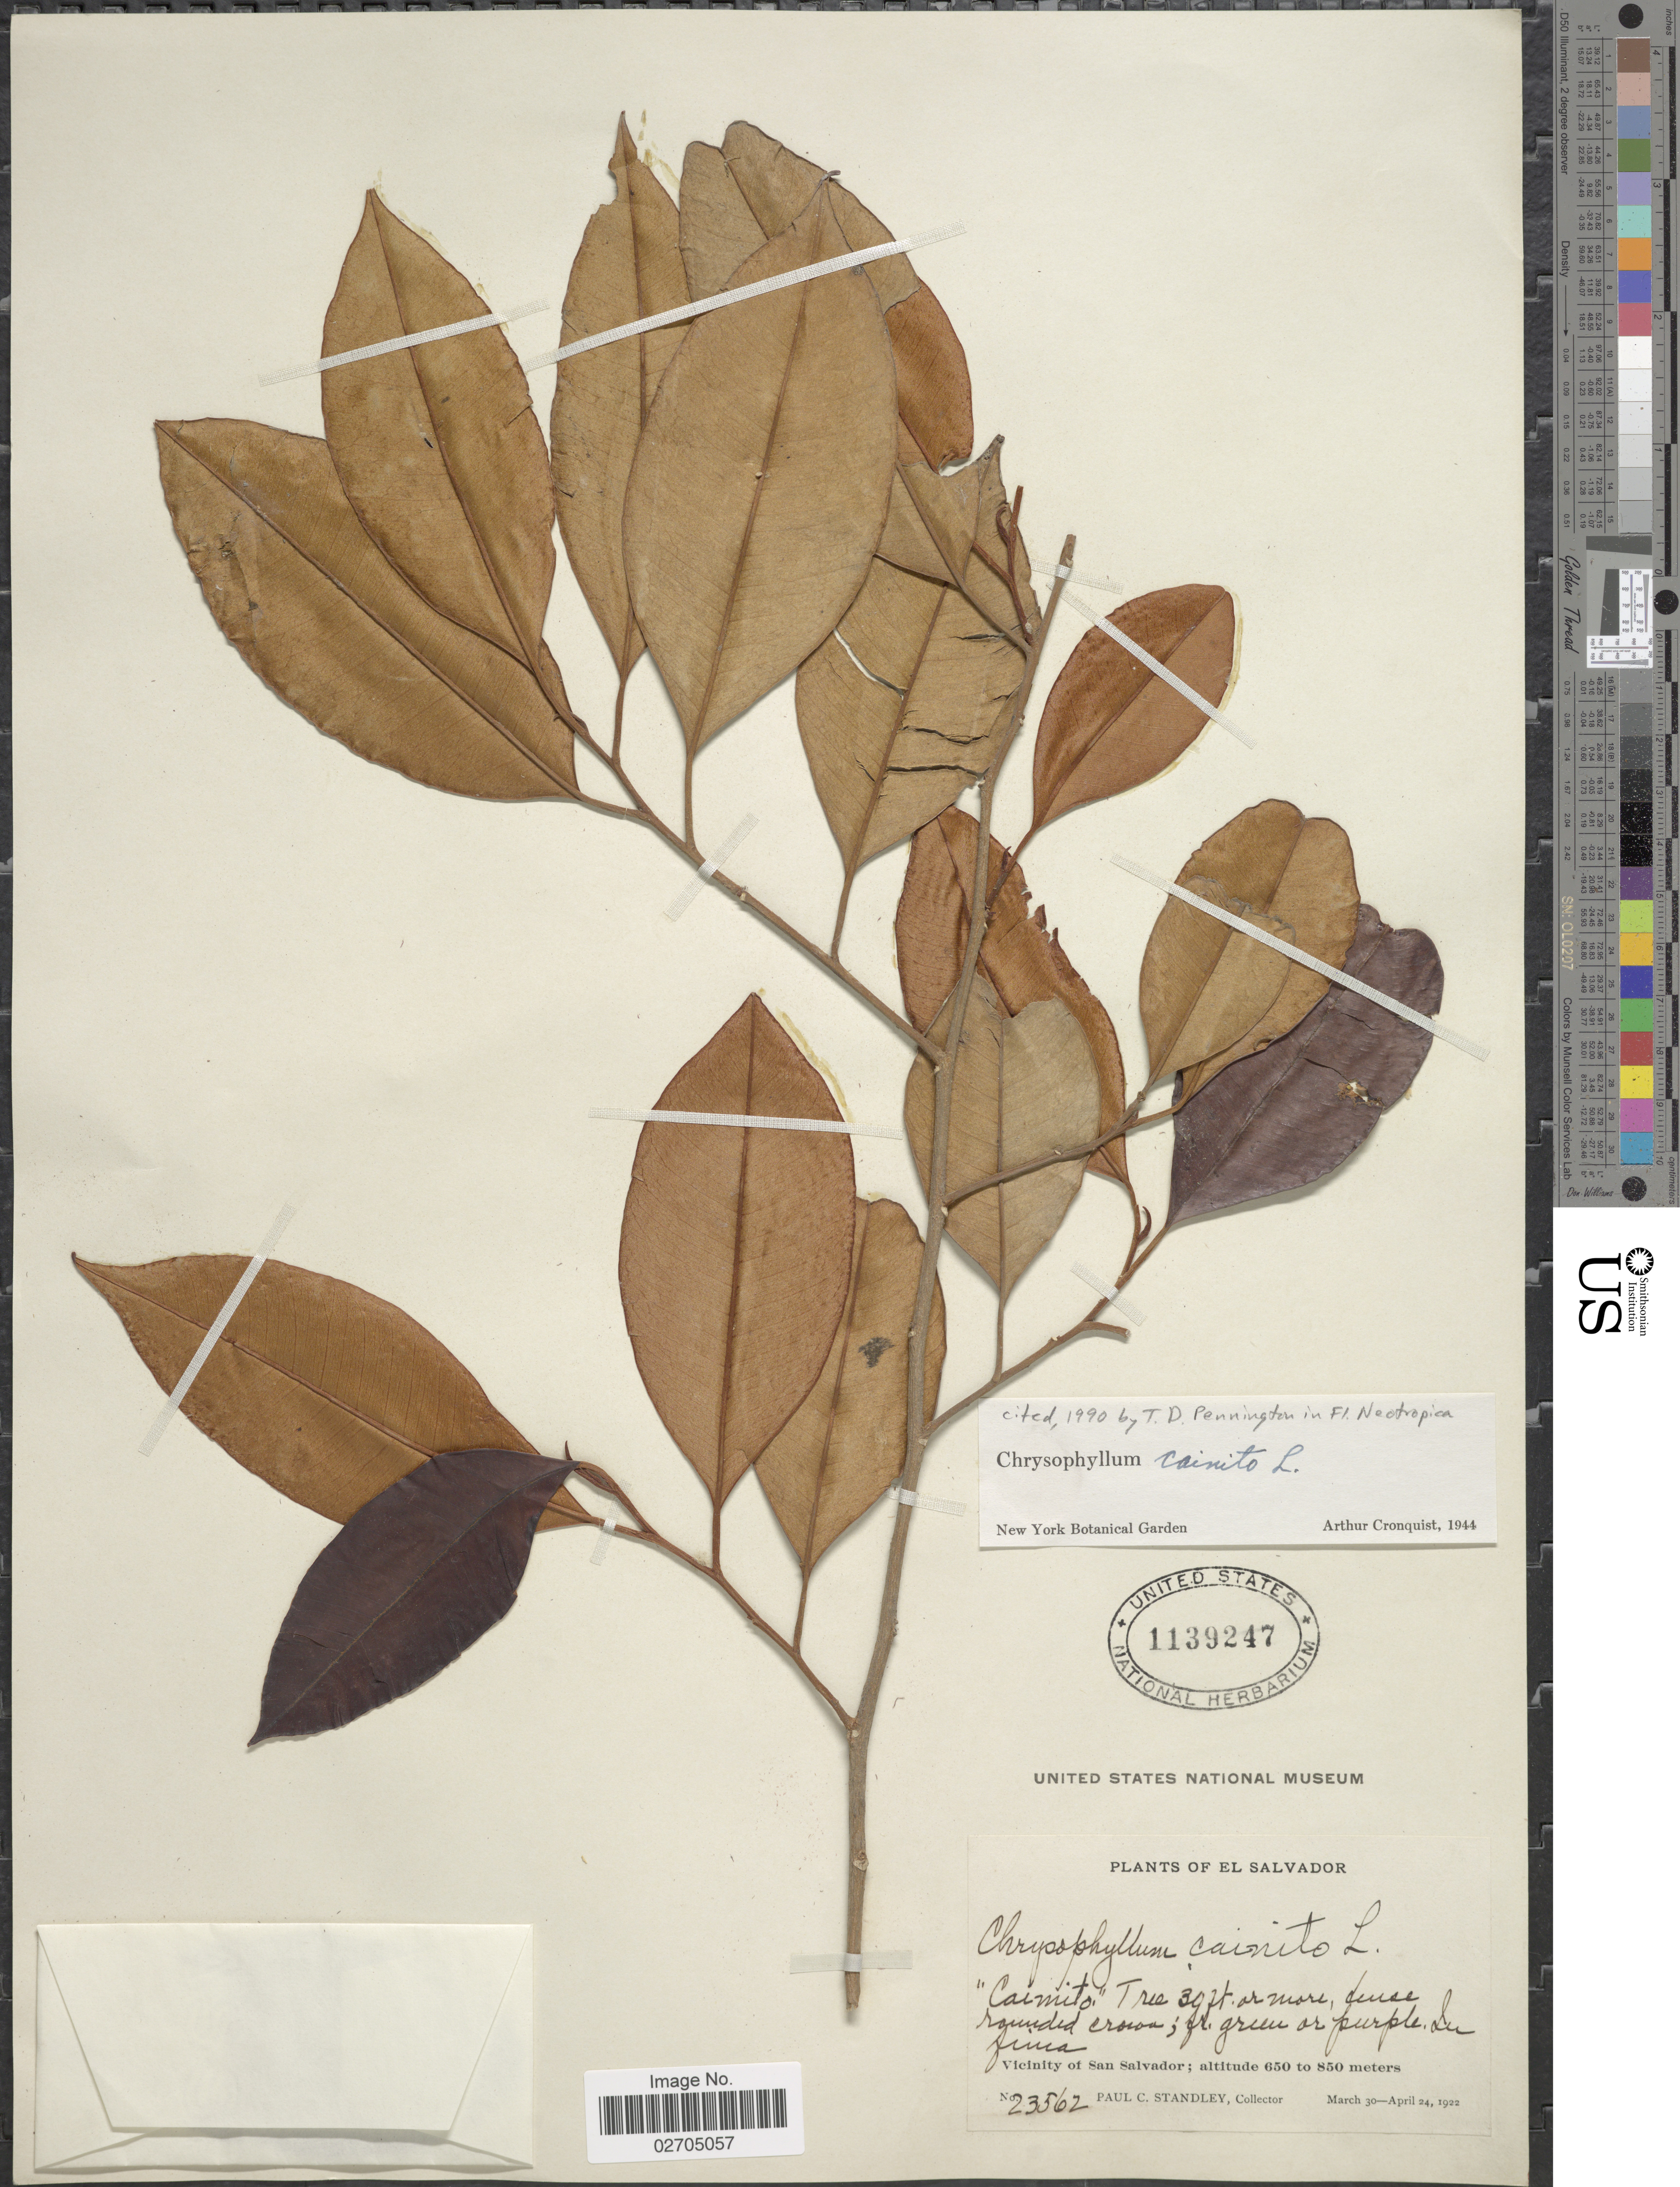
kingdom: Plantae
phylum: Tracheophyta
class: Magnoliopsida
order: Ericales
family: Sapotaceae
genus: Chrysophyllum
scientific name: Chrysophyllum cainito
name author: L.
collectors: P. C. Standley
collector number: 23562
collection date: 1922-03-30/1922-04-24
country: El Salvador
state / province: San Salvador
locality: In finca, Vicinity of Ahuachapan.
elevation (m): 650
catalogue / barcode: US 1139247